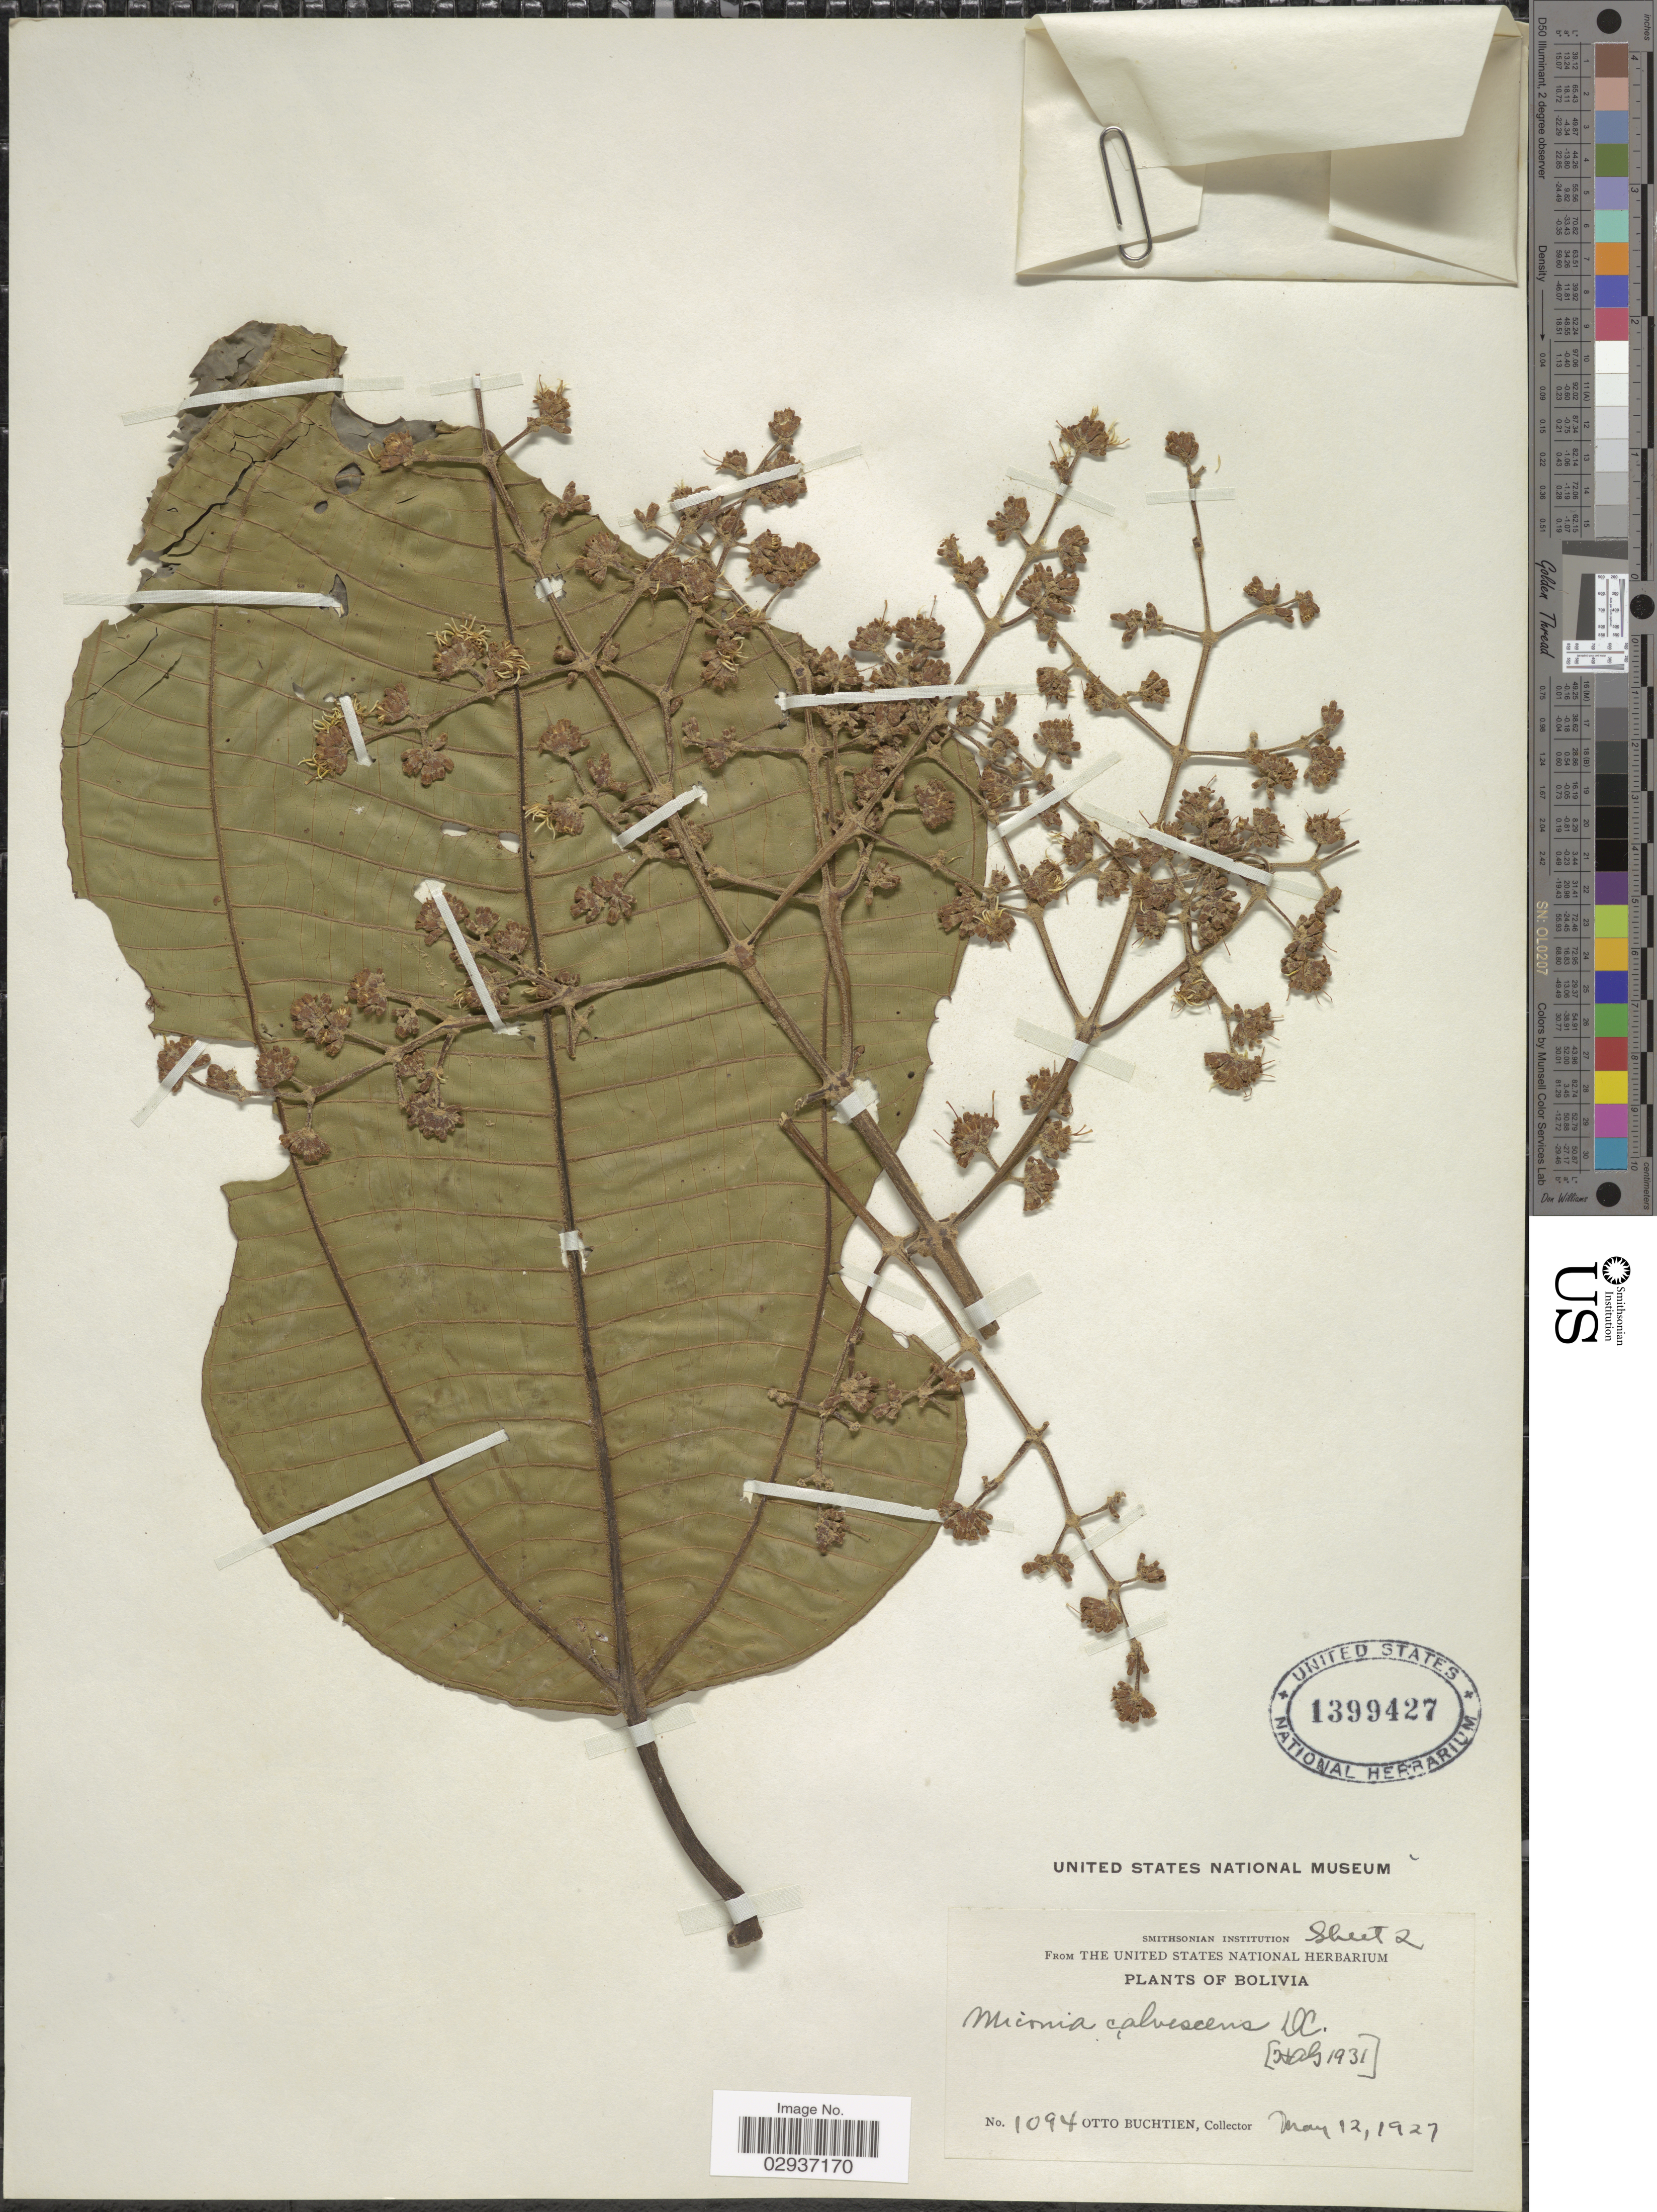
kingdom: Plantae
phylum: Tracheophyta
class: Magnoliopsida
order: Myrtales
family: Melastomataceae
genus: Miconia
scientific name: Miconia calvescens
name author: DC.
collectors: O. Buchtien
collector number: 1094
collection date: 1927-05-12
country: Bolivia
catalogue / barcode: US 1399427